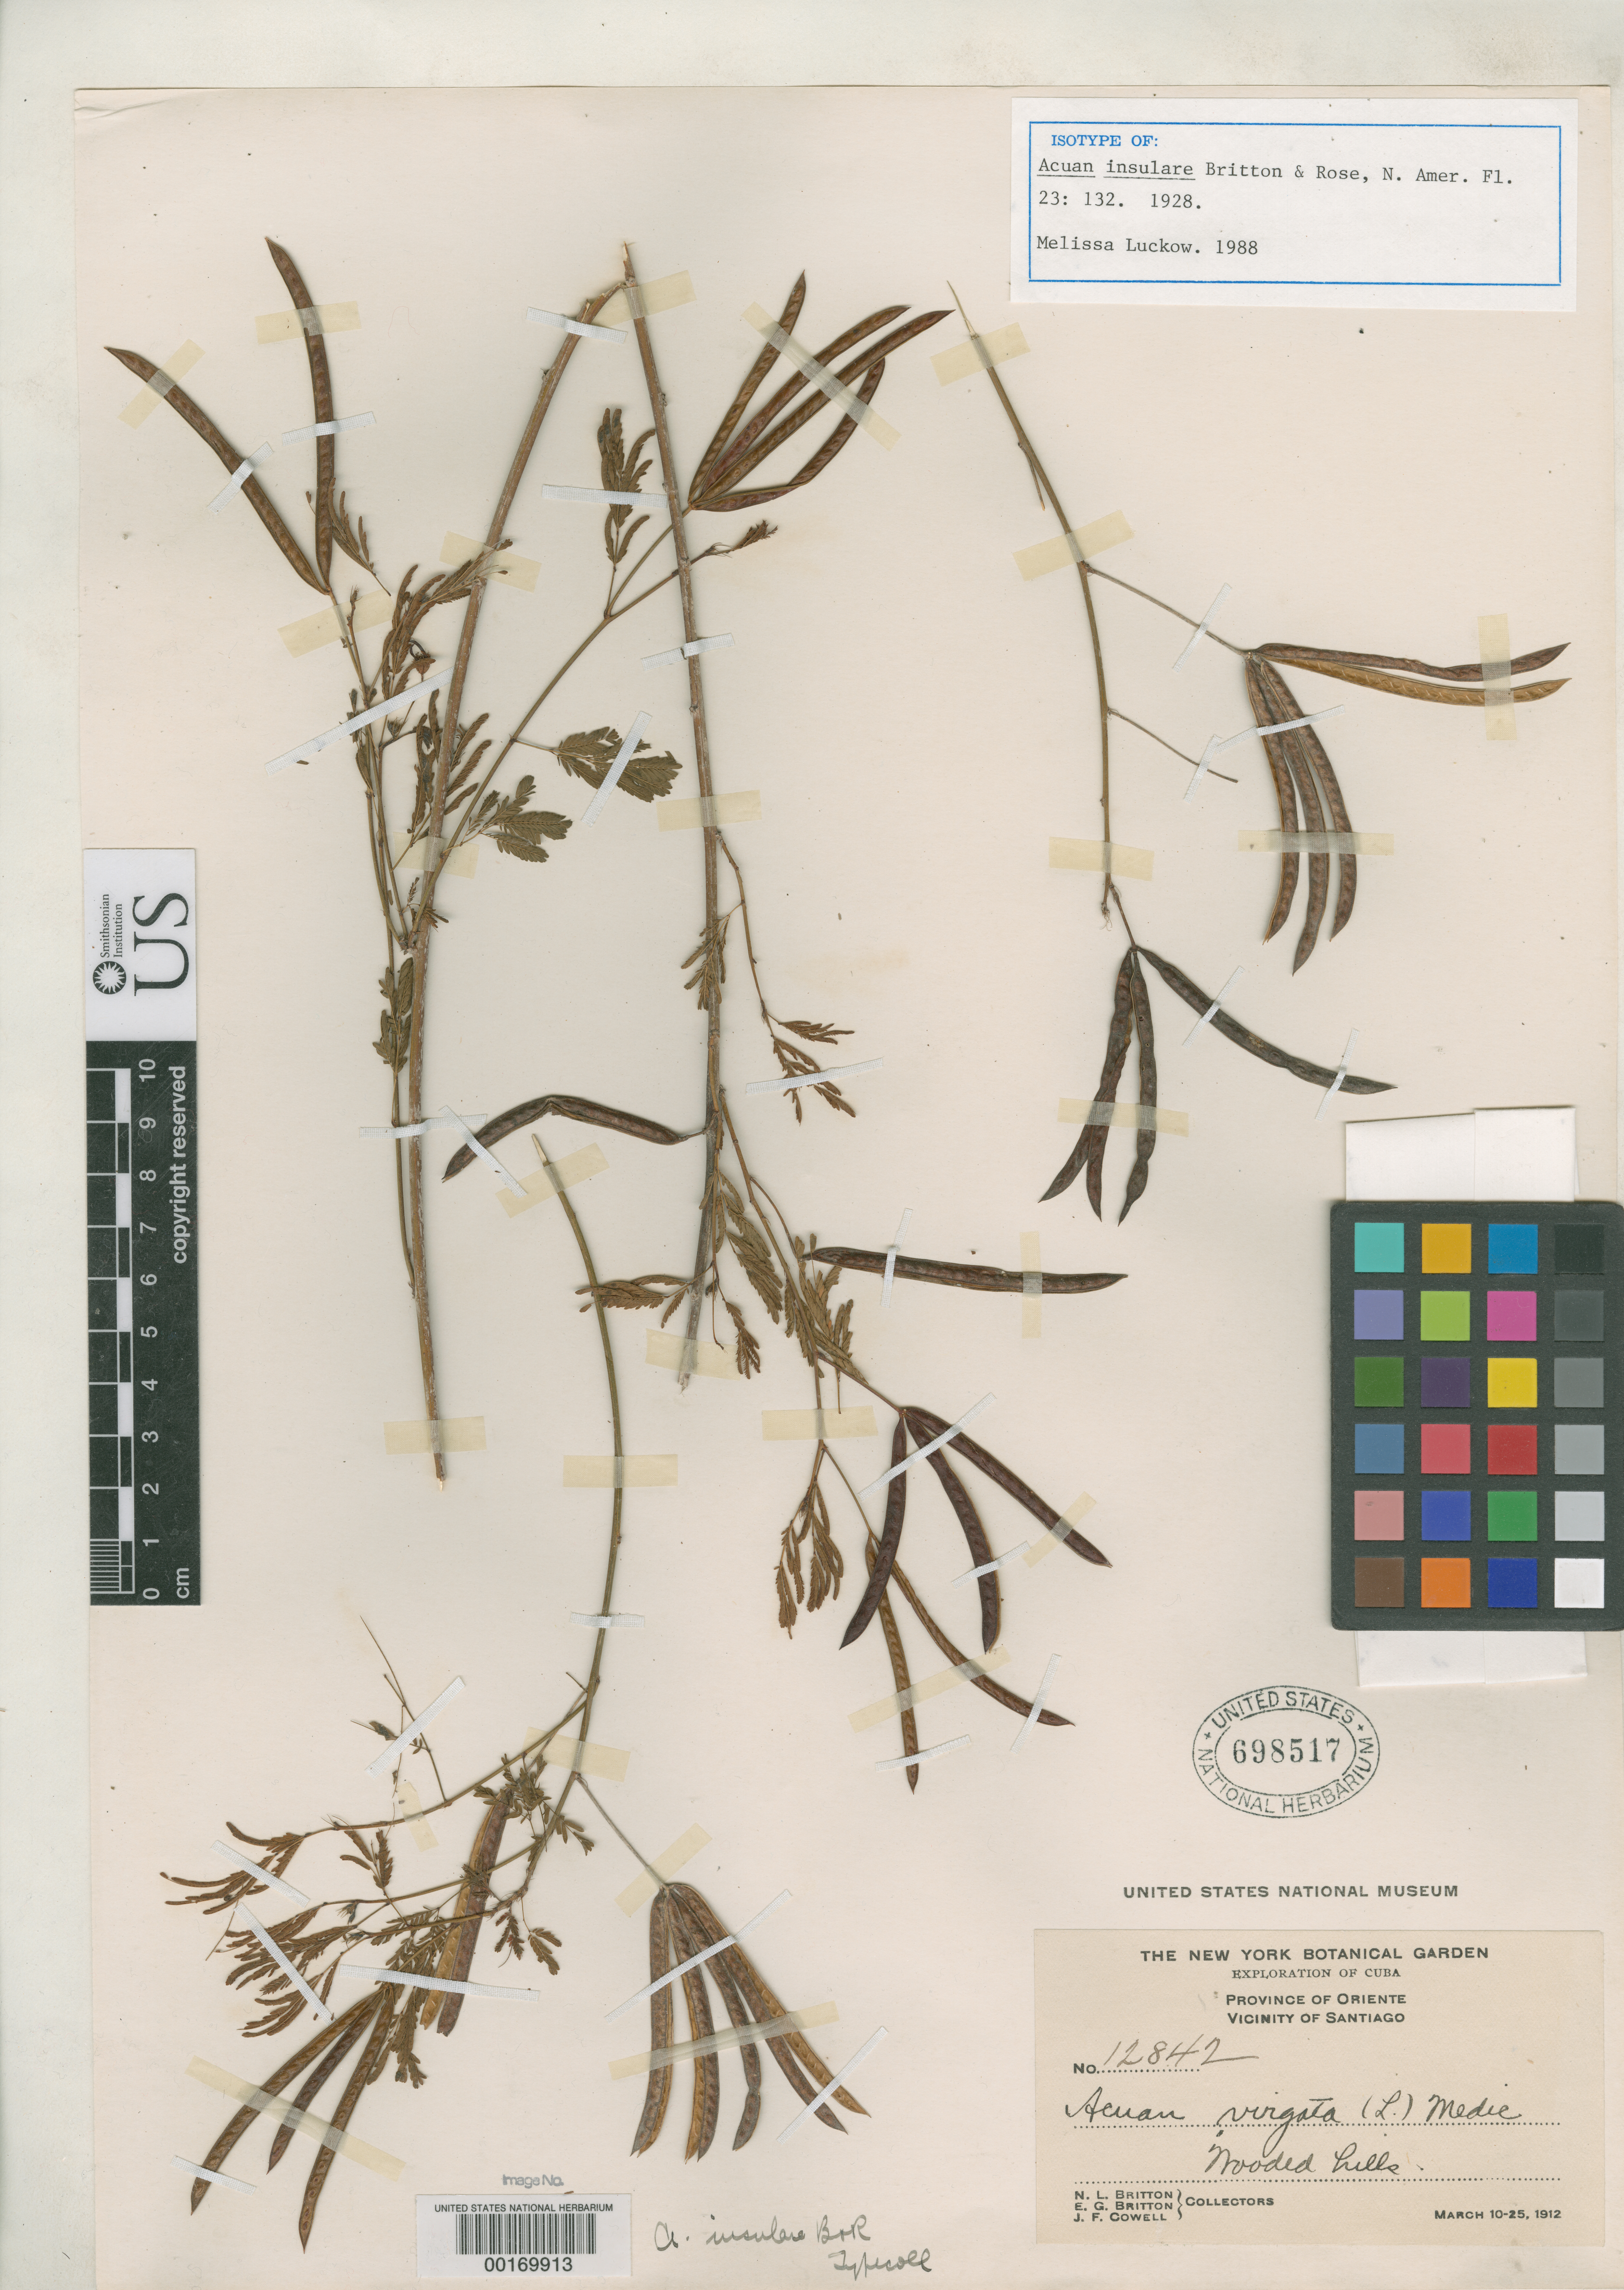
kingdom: Plantae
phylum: Tracheophyta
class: Magnoliopsida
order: Fabales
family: Fabaceae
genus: Acuan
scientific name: Acuan insulare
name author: Britton & Rose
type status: Isotype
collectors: N. Britton, E. G. Britton & J. F. Cowell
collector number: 12842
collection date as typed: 10 Mar 1912 to 25 Mar 1912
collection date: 1912-03-10/1912-03-25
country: Cuba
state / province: Oriente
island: Greater Antilles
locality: Province of Oriente, vicinity of Santiago.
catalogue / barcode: US 698517